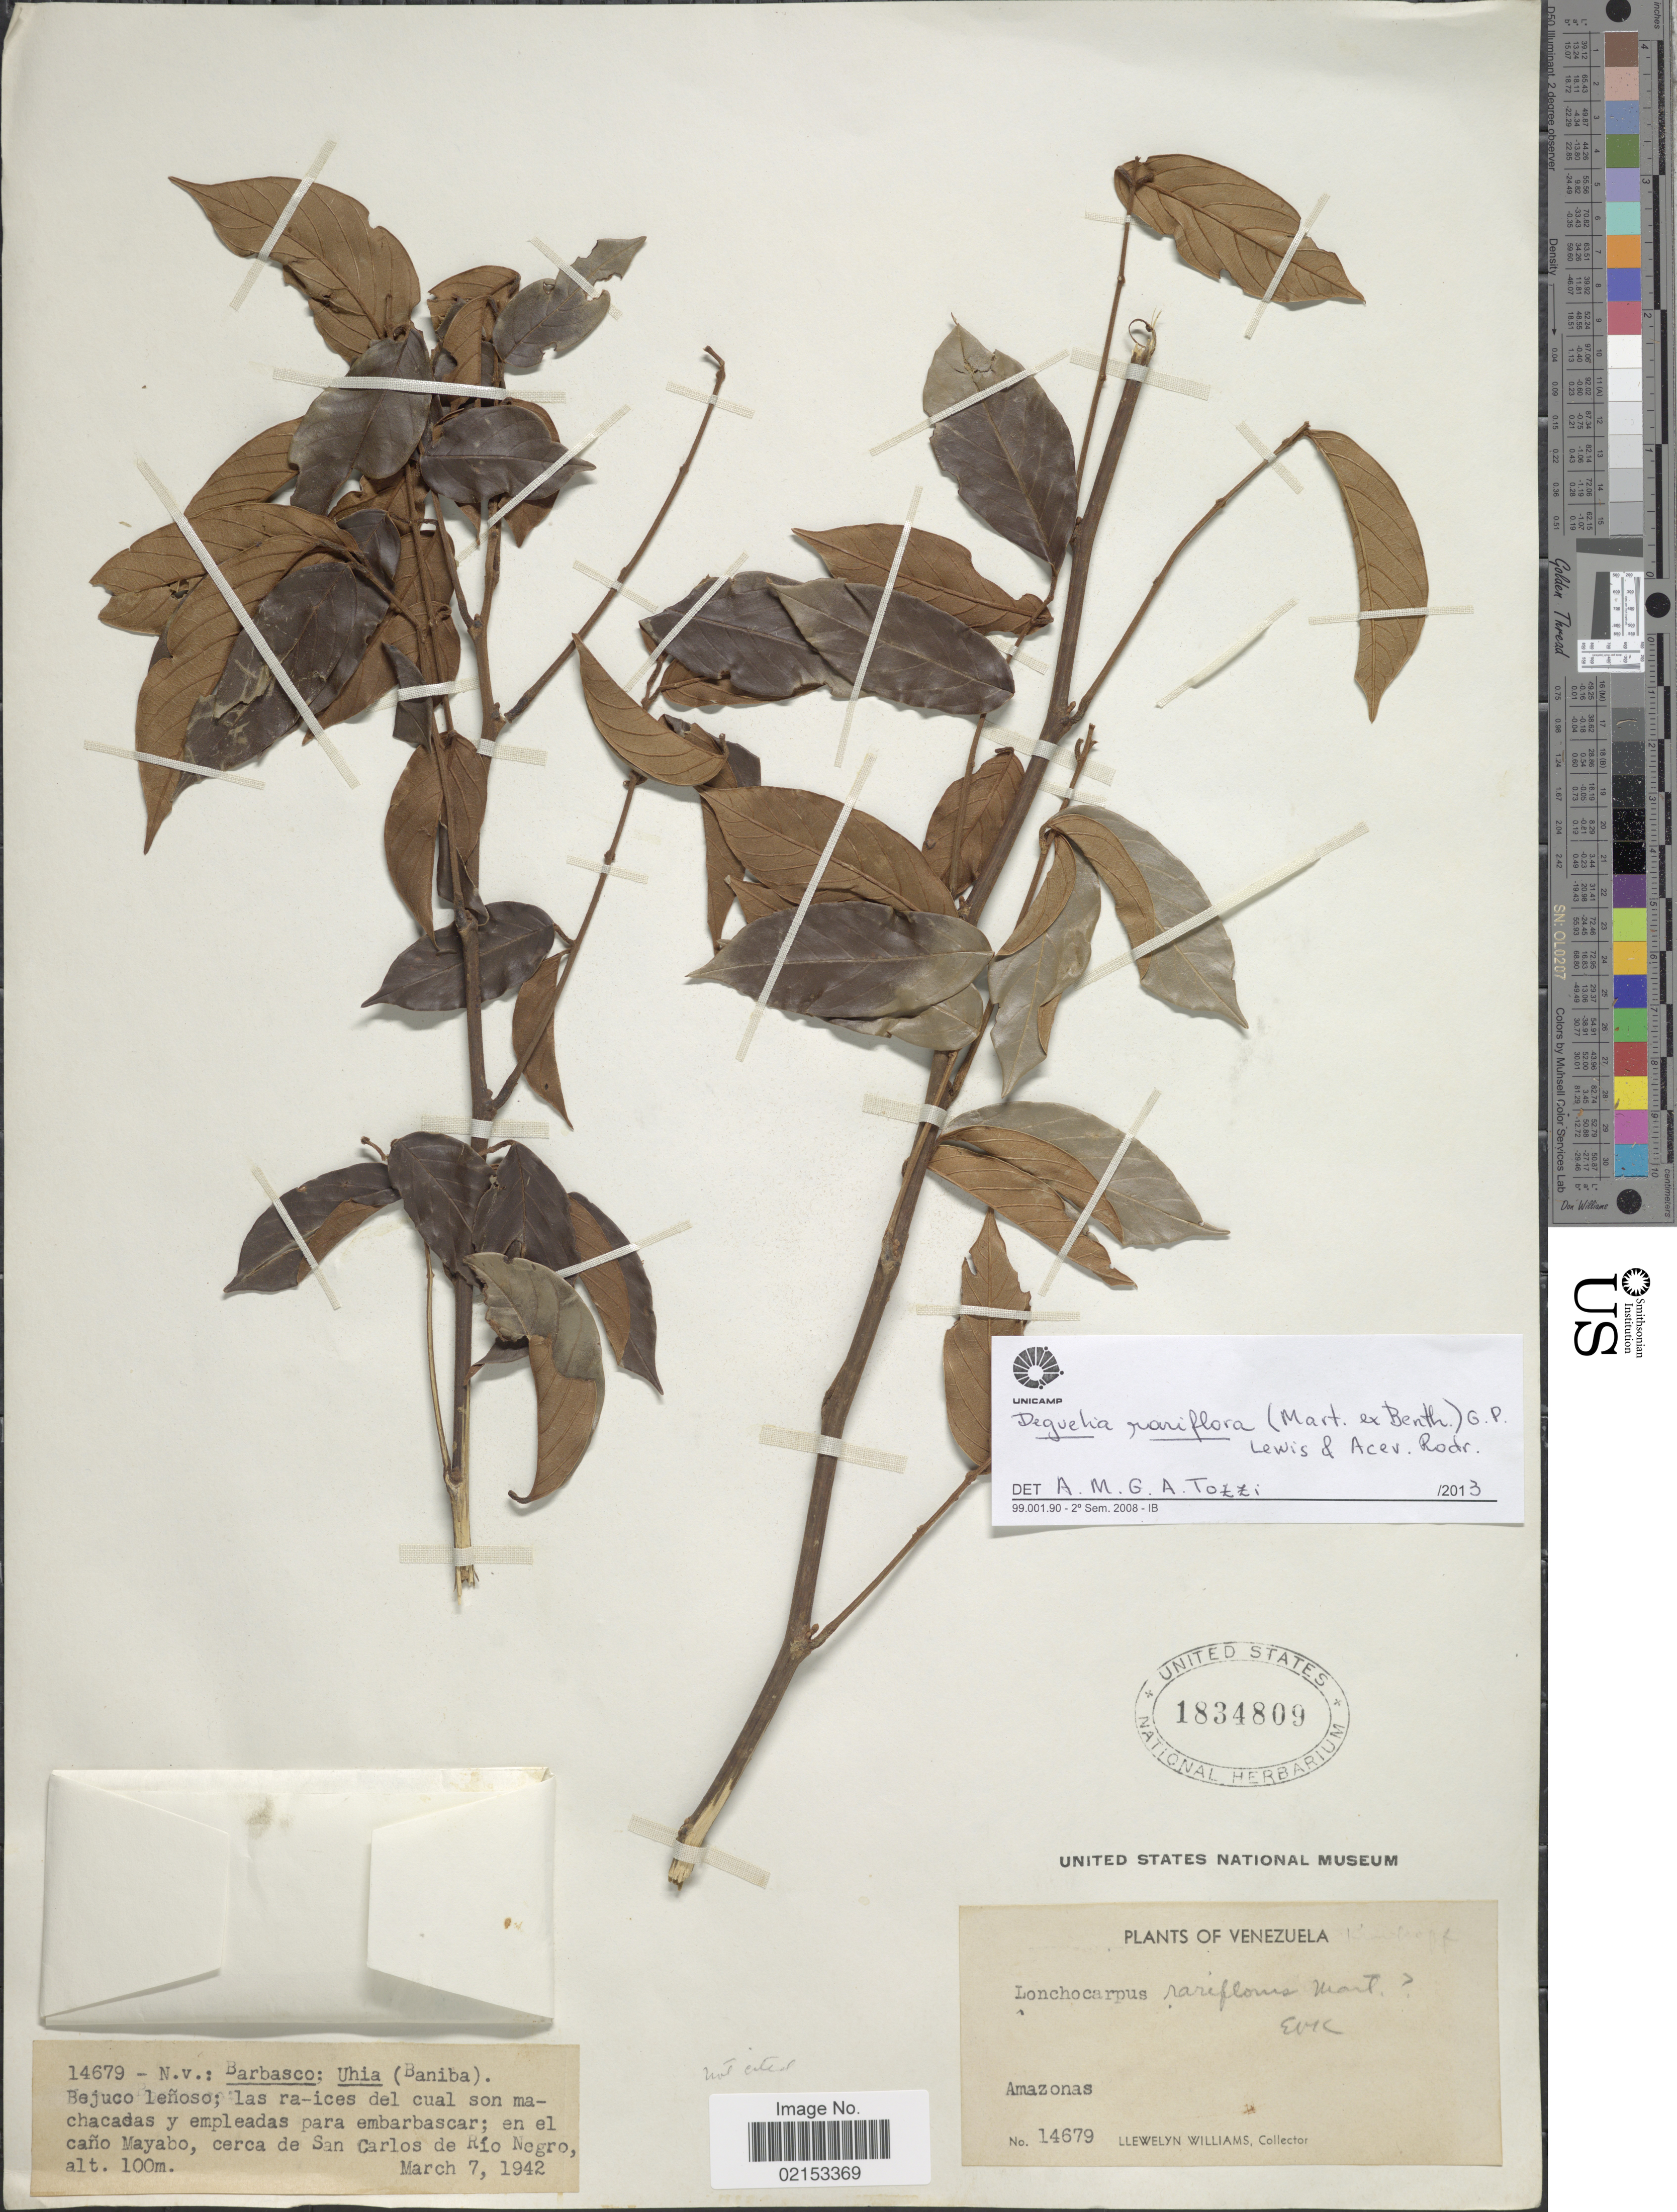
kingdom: Plantae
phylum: Tracheophyta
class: Magnoliopsida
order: Fabales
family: Fabaceae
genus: Deguelia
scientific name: Deguelia rariflora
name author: (Mart. ex Benth.) G.P. Lewis & Acev.-Rodr.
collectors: Ll. Williams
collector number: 14679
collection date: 1942-03-07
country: Venezuela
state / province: Amazonas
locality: En el cano Mayabo, cerca de San Carlos de Rio Negro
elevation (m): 100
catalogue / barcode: US 1834809